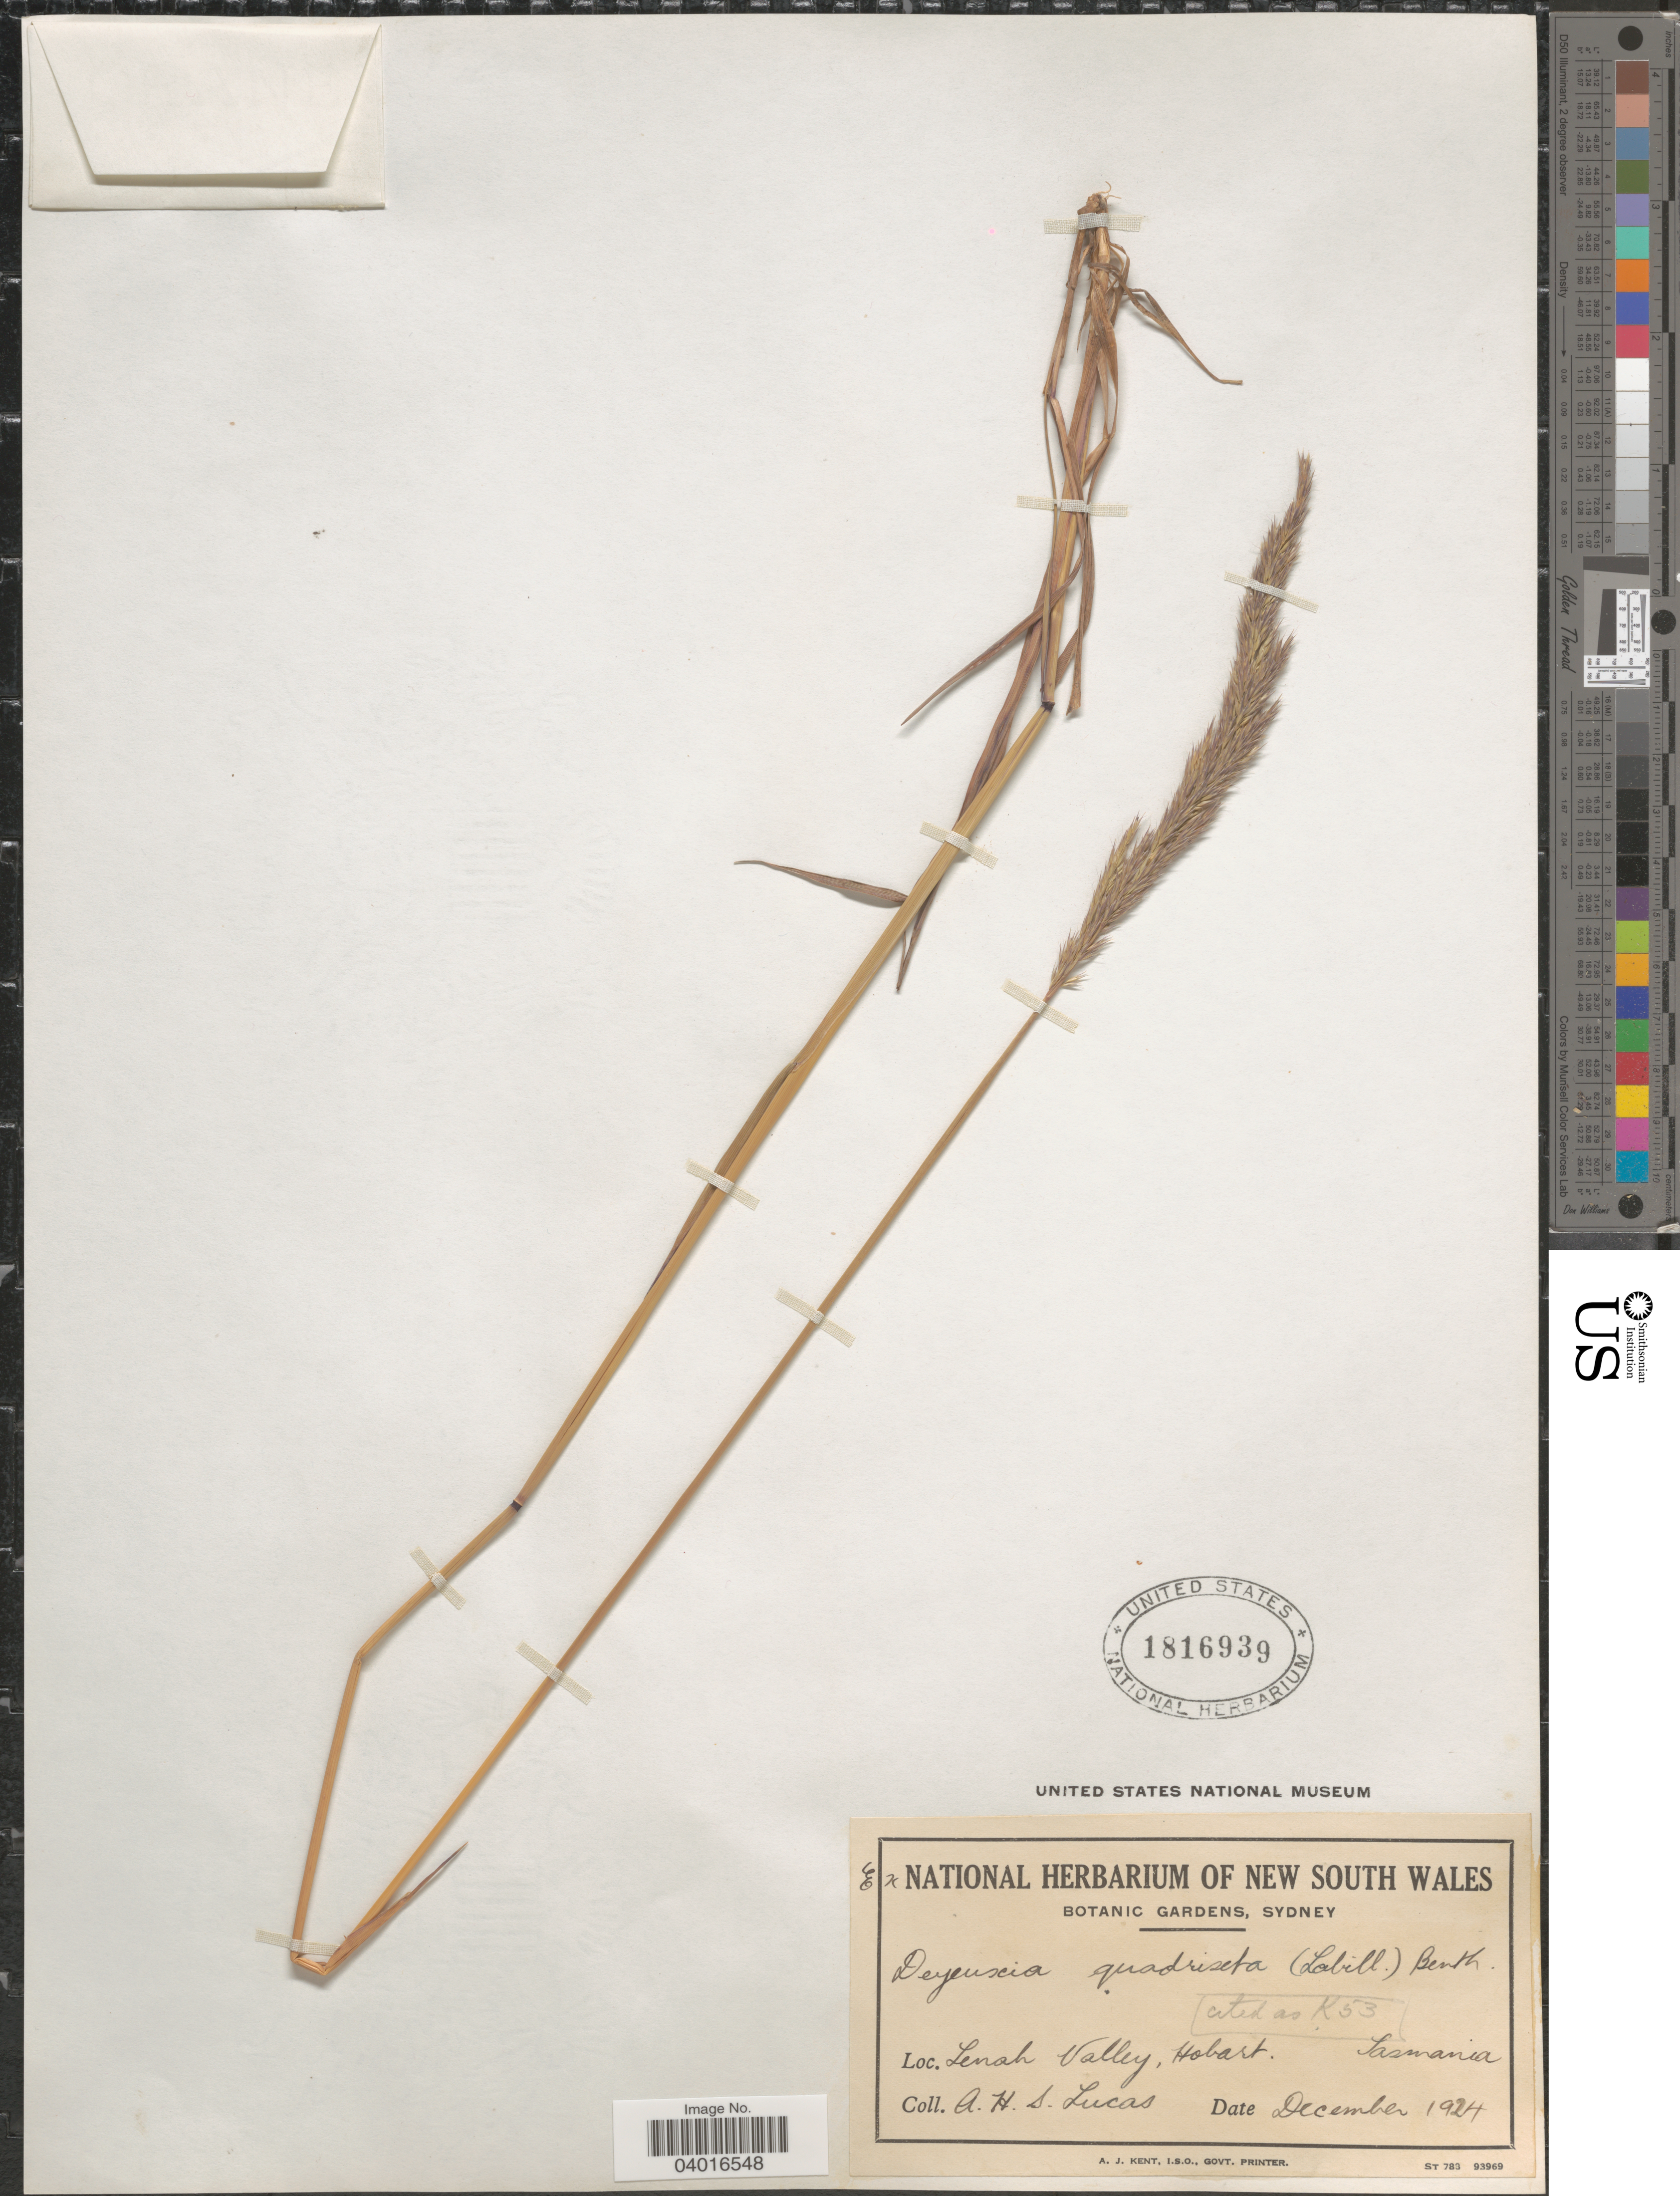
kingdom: Plantae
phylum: Tracheophyta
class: Liliopsida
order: Poales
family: Poaceae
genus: Dichelachne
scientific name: Dichelachne quadriseta ined.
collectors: A. H. Lucas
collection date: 1924-12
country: Australia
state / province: Tasmania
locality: Lenah Valley, Hobart.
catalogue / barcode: US 1816939